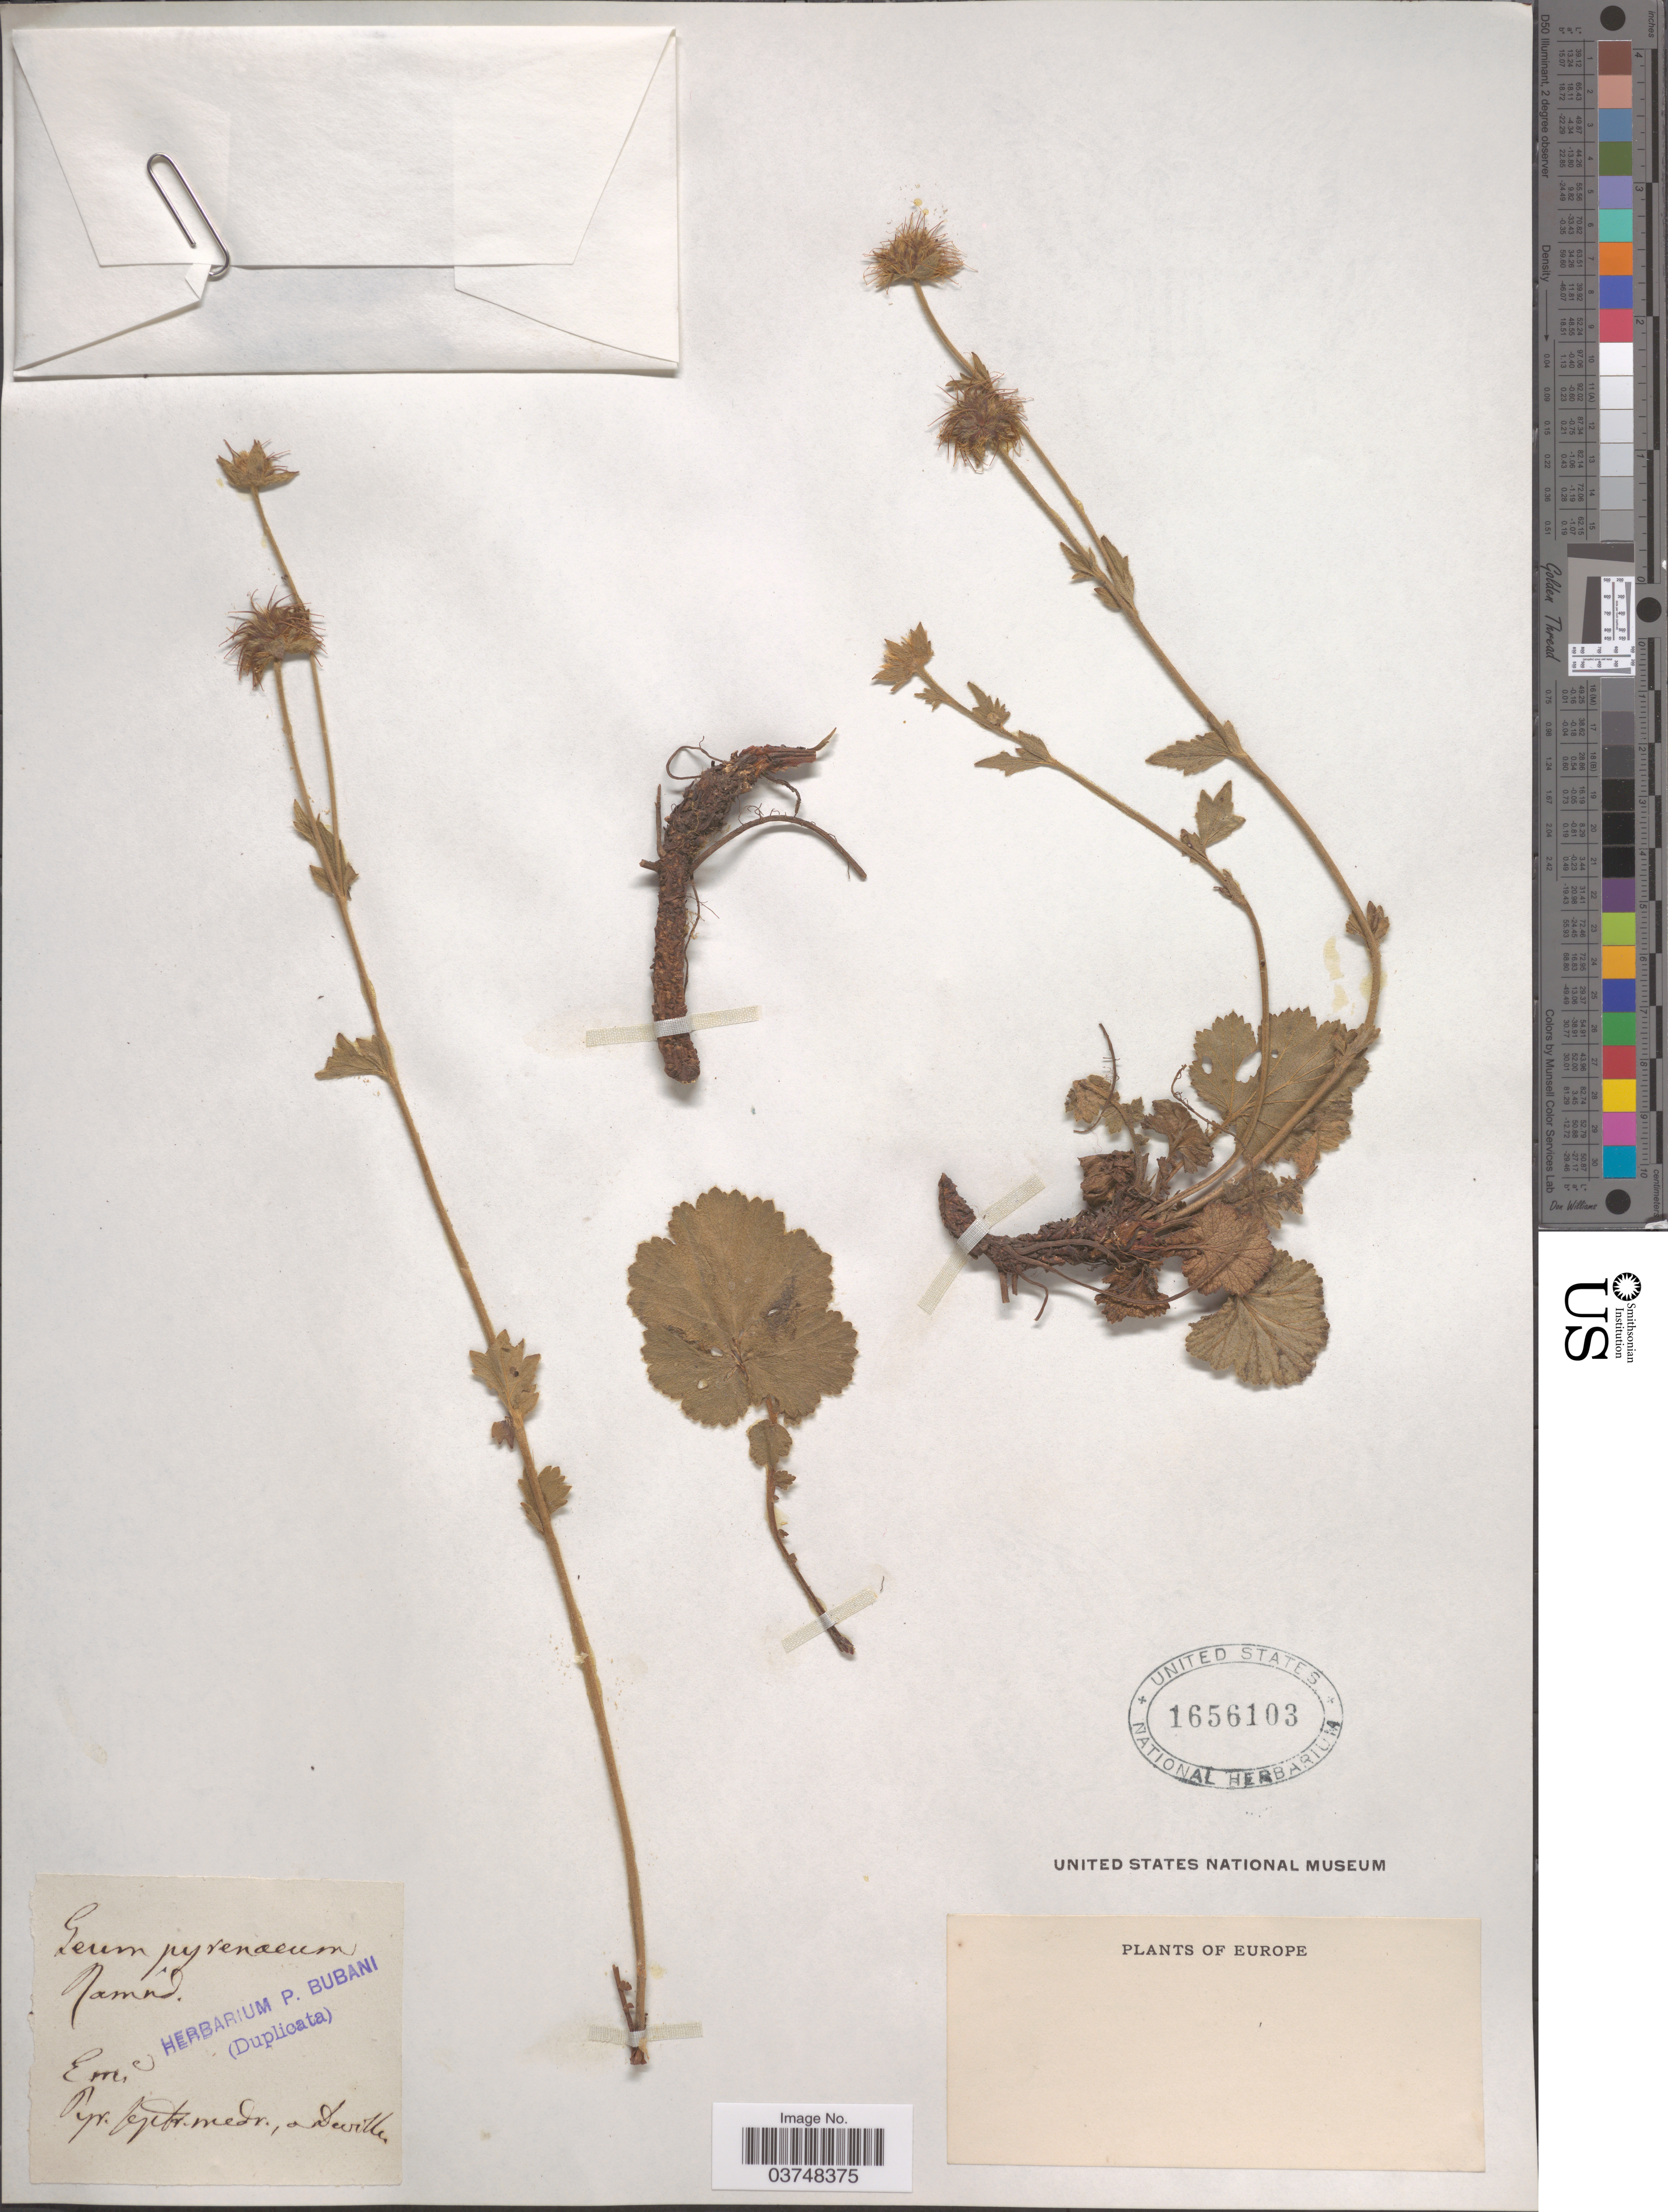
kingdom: Plantae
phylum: Tracheophyta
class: Magnoliopsida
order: Rosales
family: Rosaceae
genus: Geum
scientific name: Geum pyrenaicum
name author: Mill.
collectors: ex herb. P. Bubani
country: Spain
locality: Em. Pyr. [illegible text] medr., a Seville. Europe.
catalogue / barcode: US 1656103